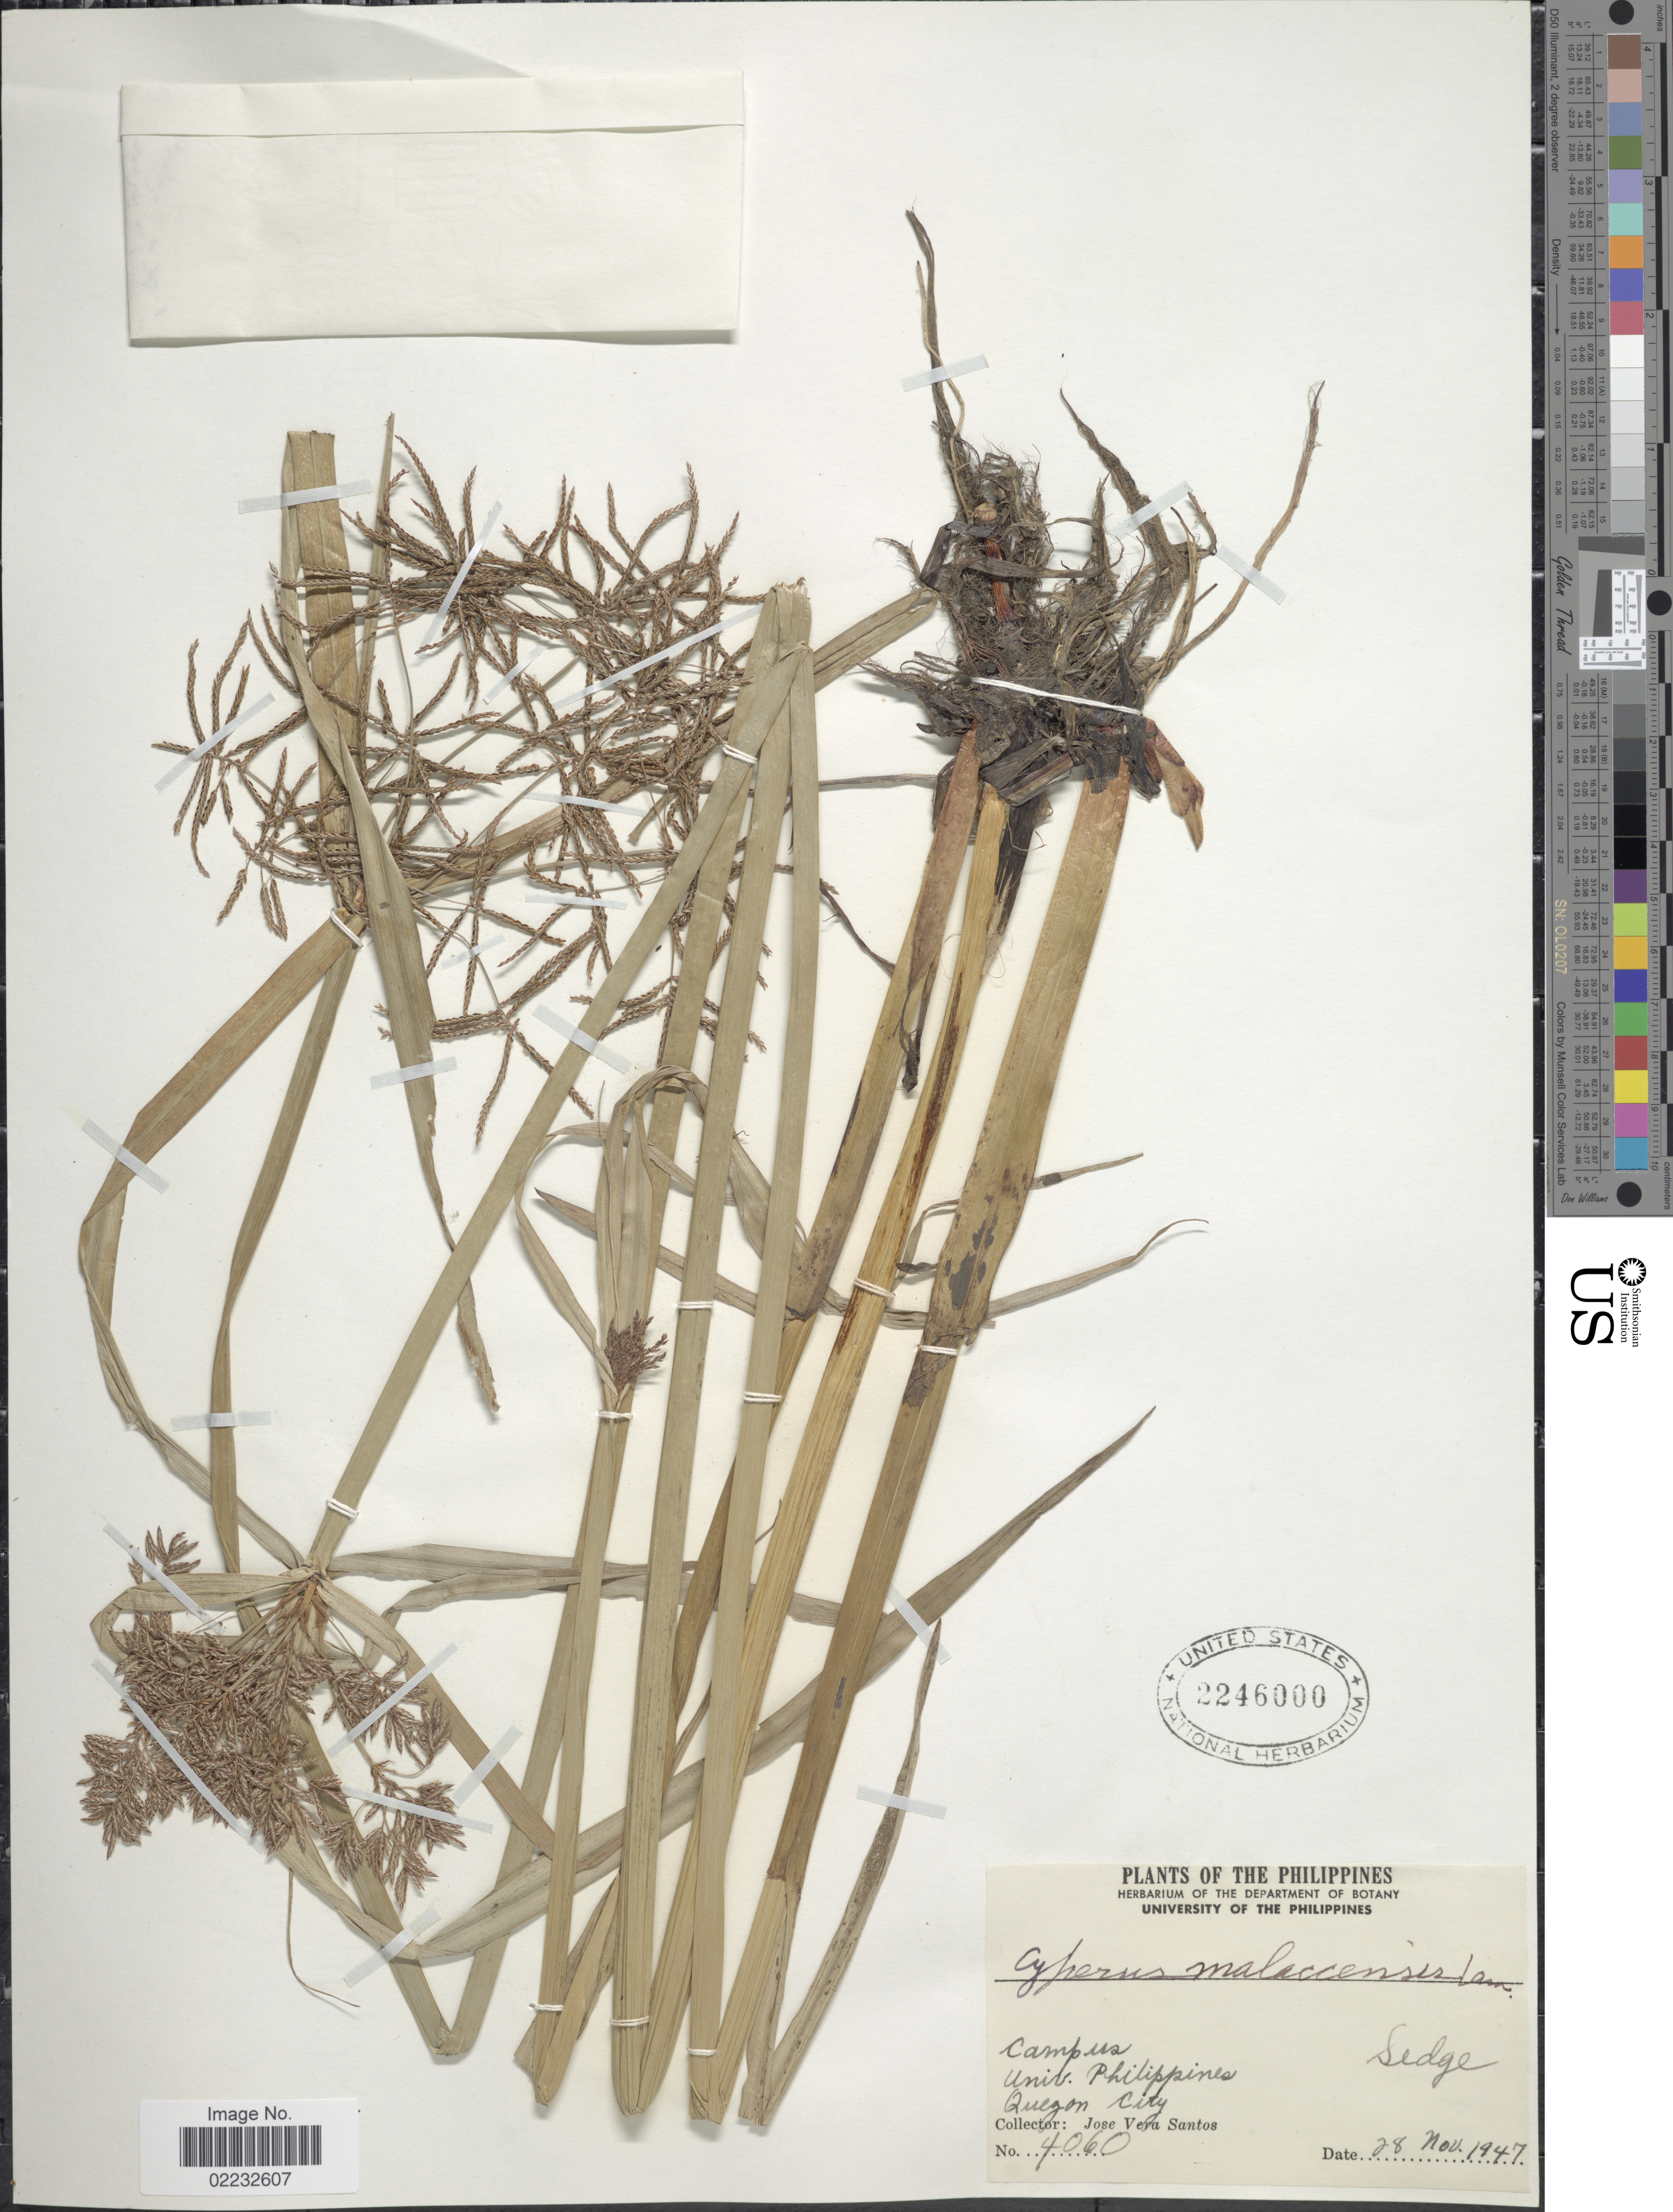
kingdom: Plantae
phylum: Tracheophyta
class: Liliopsida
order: Poales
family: Cyperaceae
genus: Cyperus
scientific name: Cyperus malaccensis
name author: Lam.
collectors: J. Santos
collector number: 4060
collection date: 1947-11-28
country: Philippines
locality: Campus. Univ. Philippines. Quezon City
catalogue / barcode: US 2246000